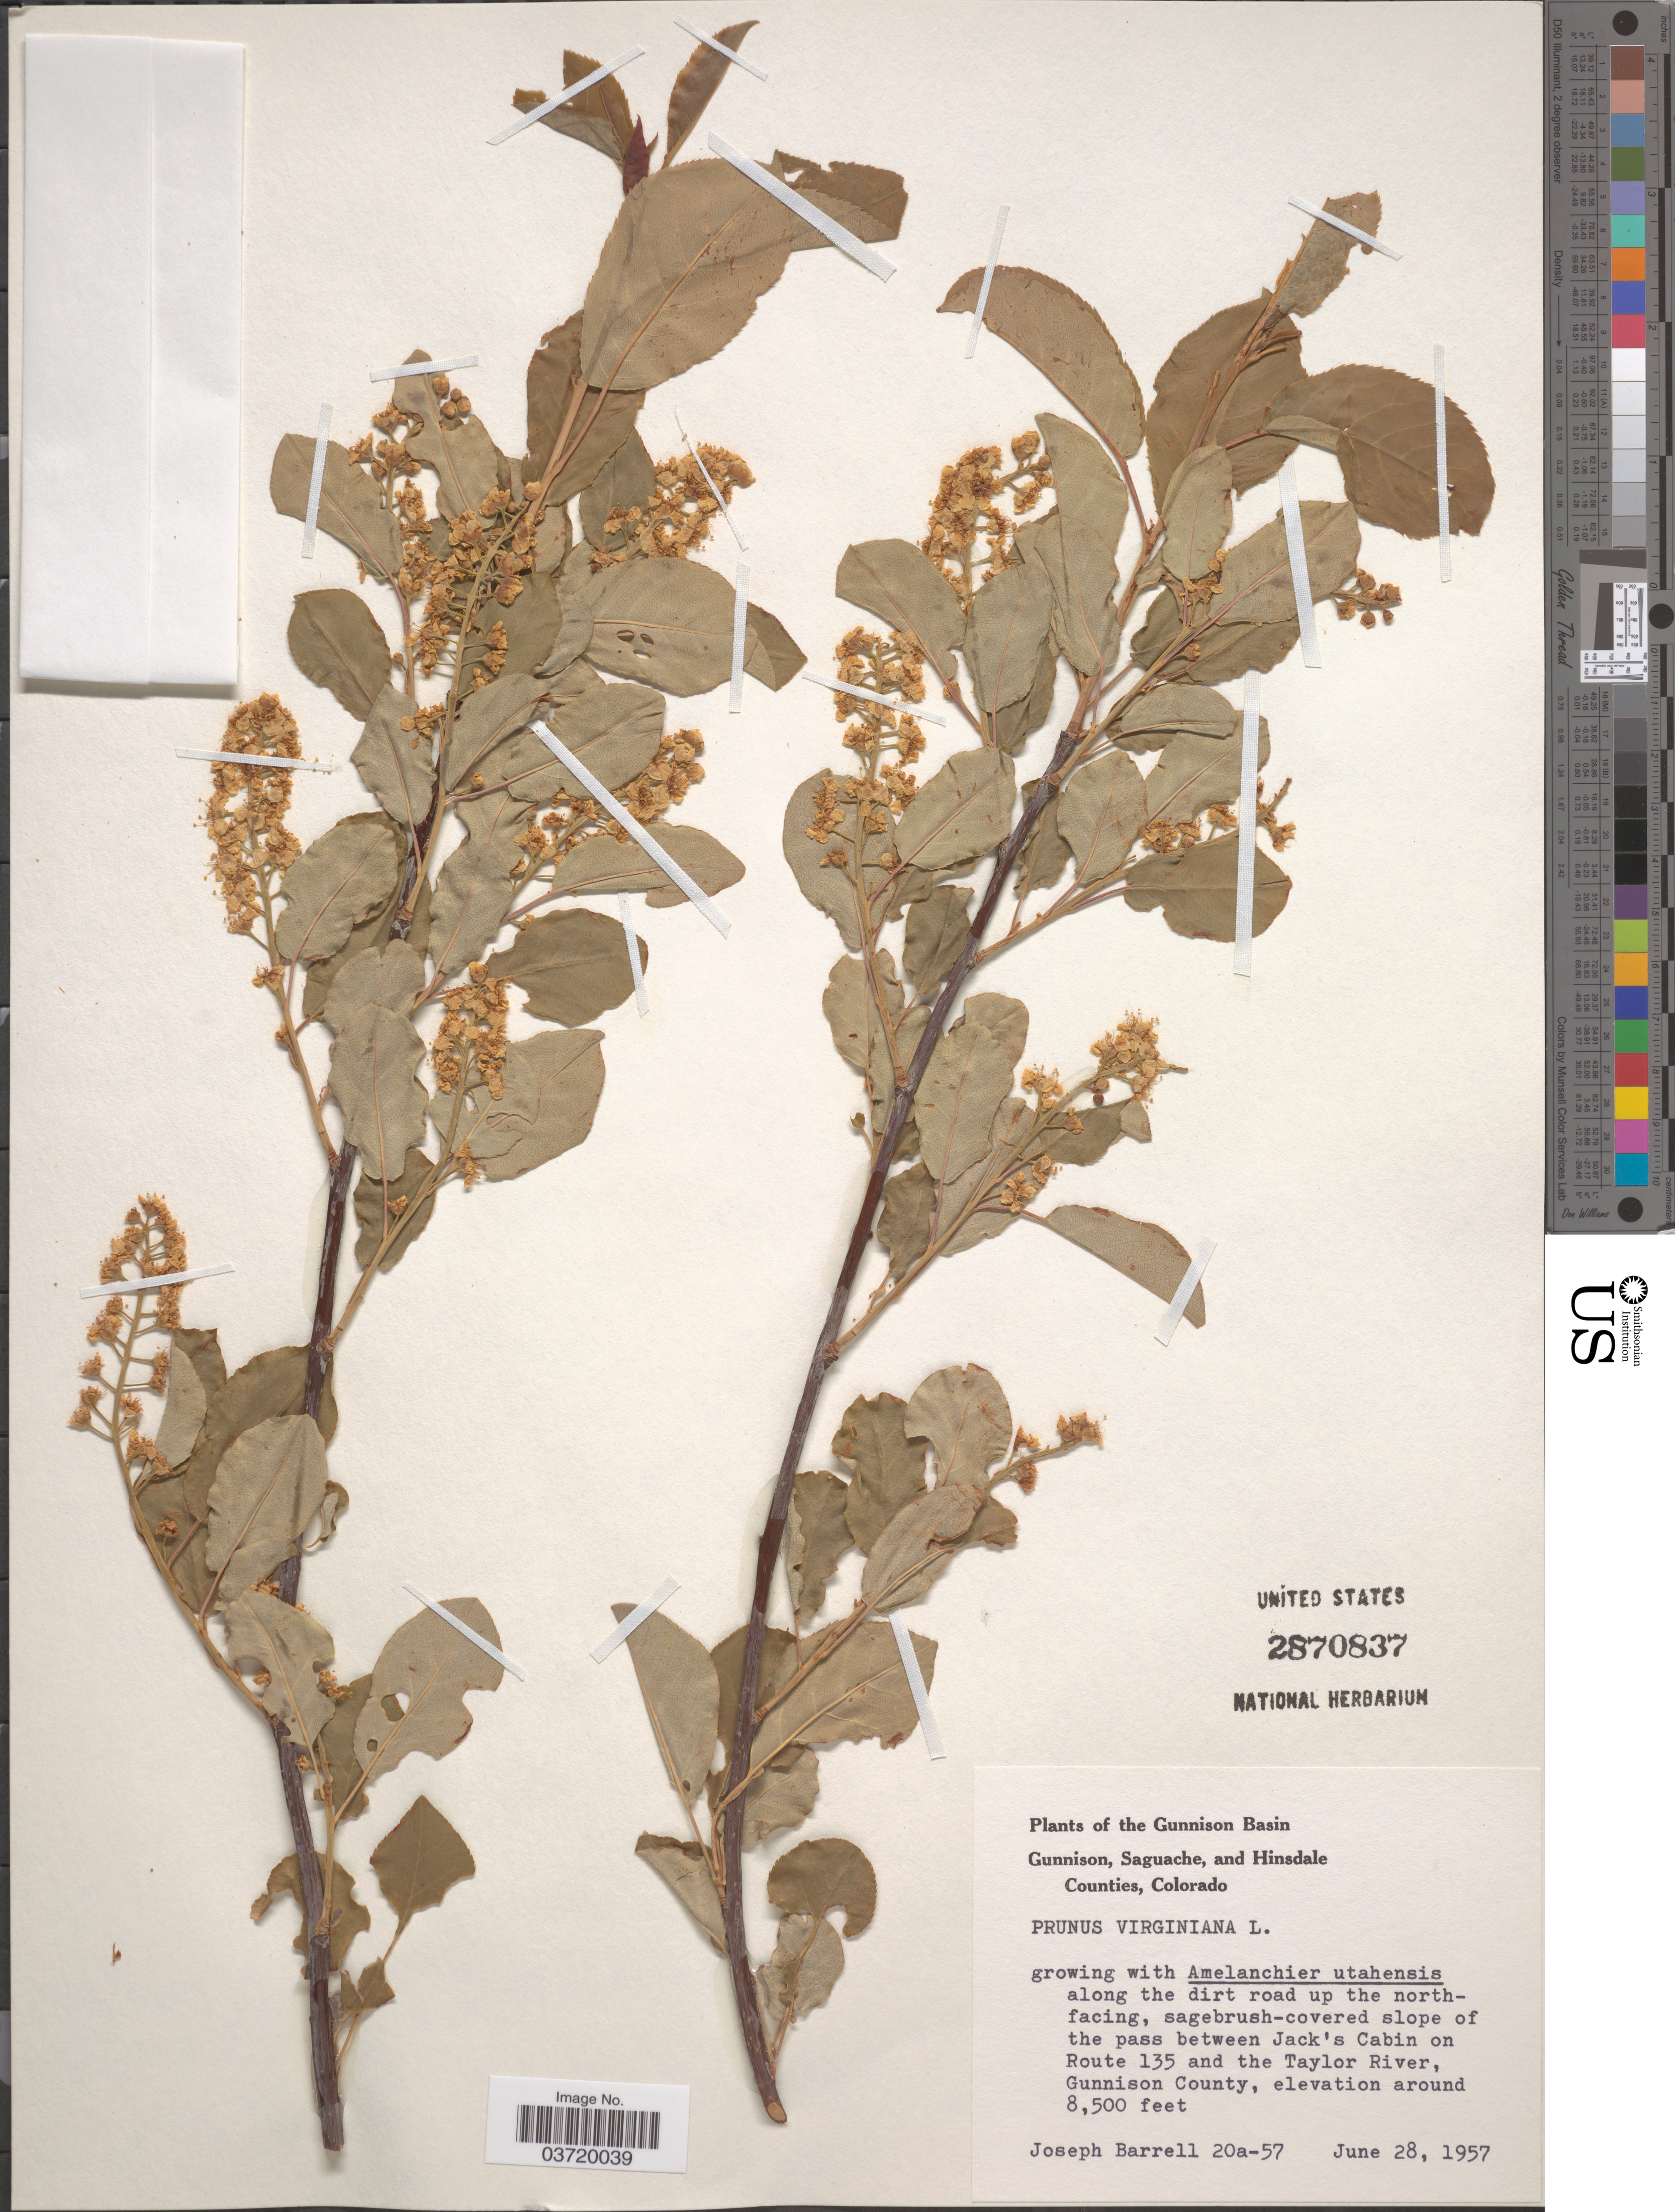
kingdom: Plantae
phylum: Tracheophyta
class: Magnoliopsida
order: Rosales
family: Rosaceae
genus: Prunus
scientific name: Prunus virginiana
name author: L.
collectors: J. Barrell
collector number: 20a-57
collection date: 1957-06-28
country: United States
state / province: Colorado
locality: The Gunnison Basin. Along the dirt road up the north-facing, sagebrush-covered slope of the pass between Jack's Cabin on Route 135 and the Taylor River, on Gunnison County.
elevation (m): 2591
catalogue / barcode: US 2870837